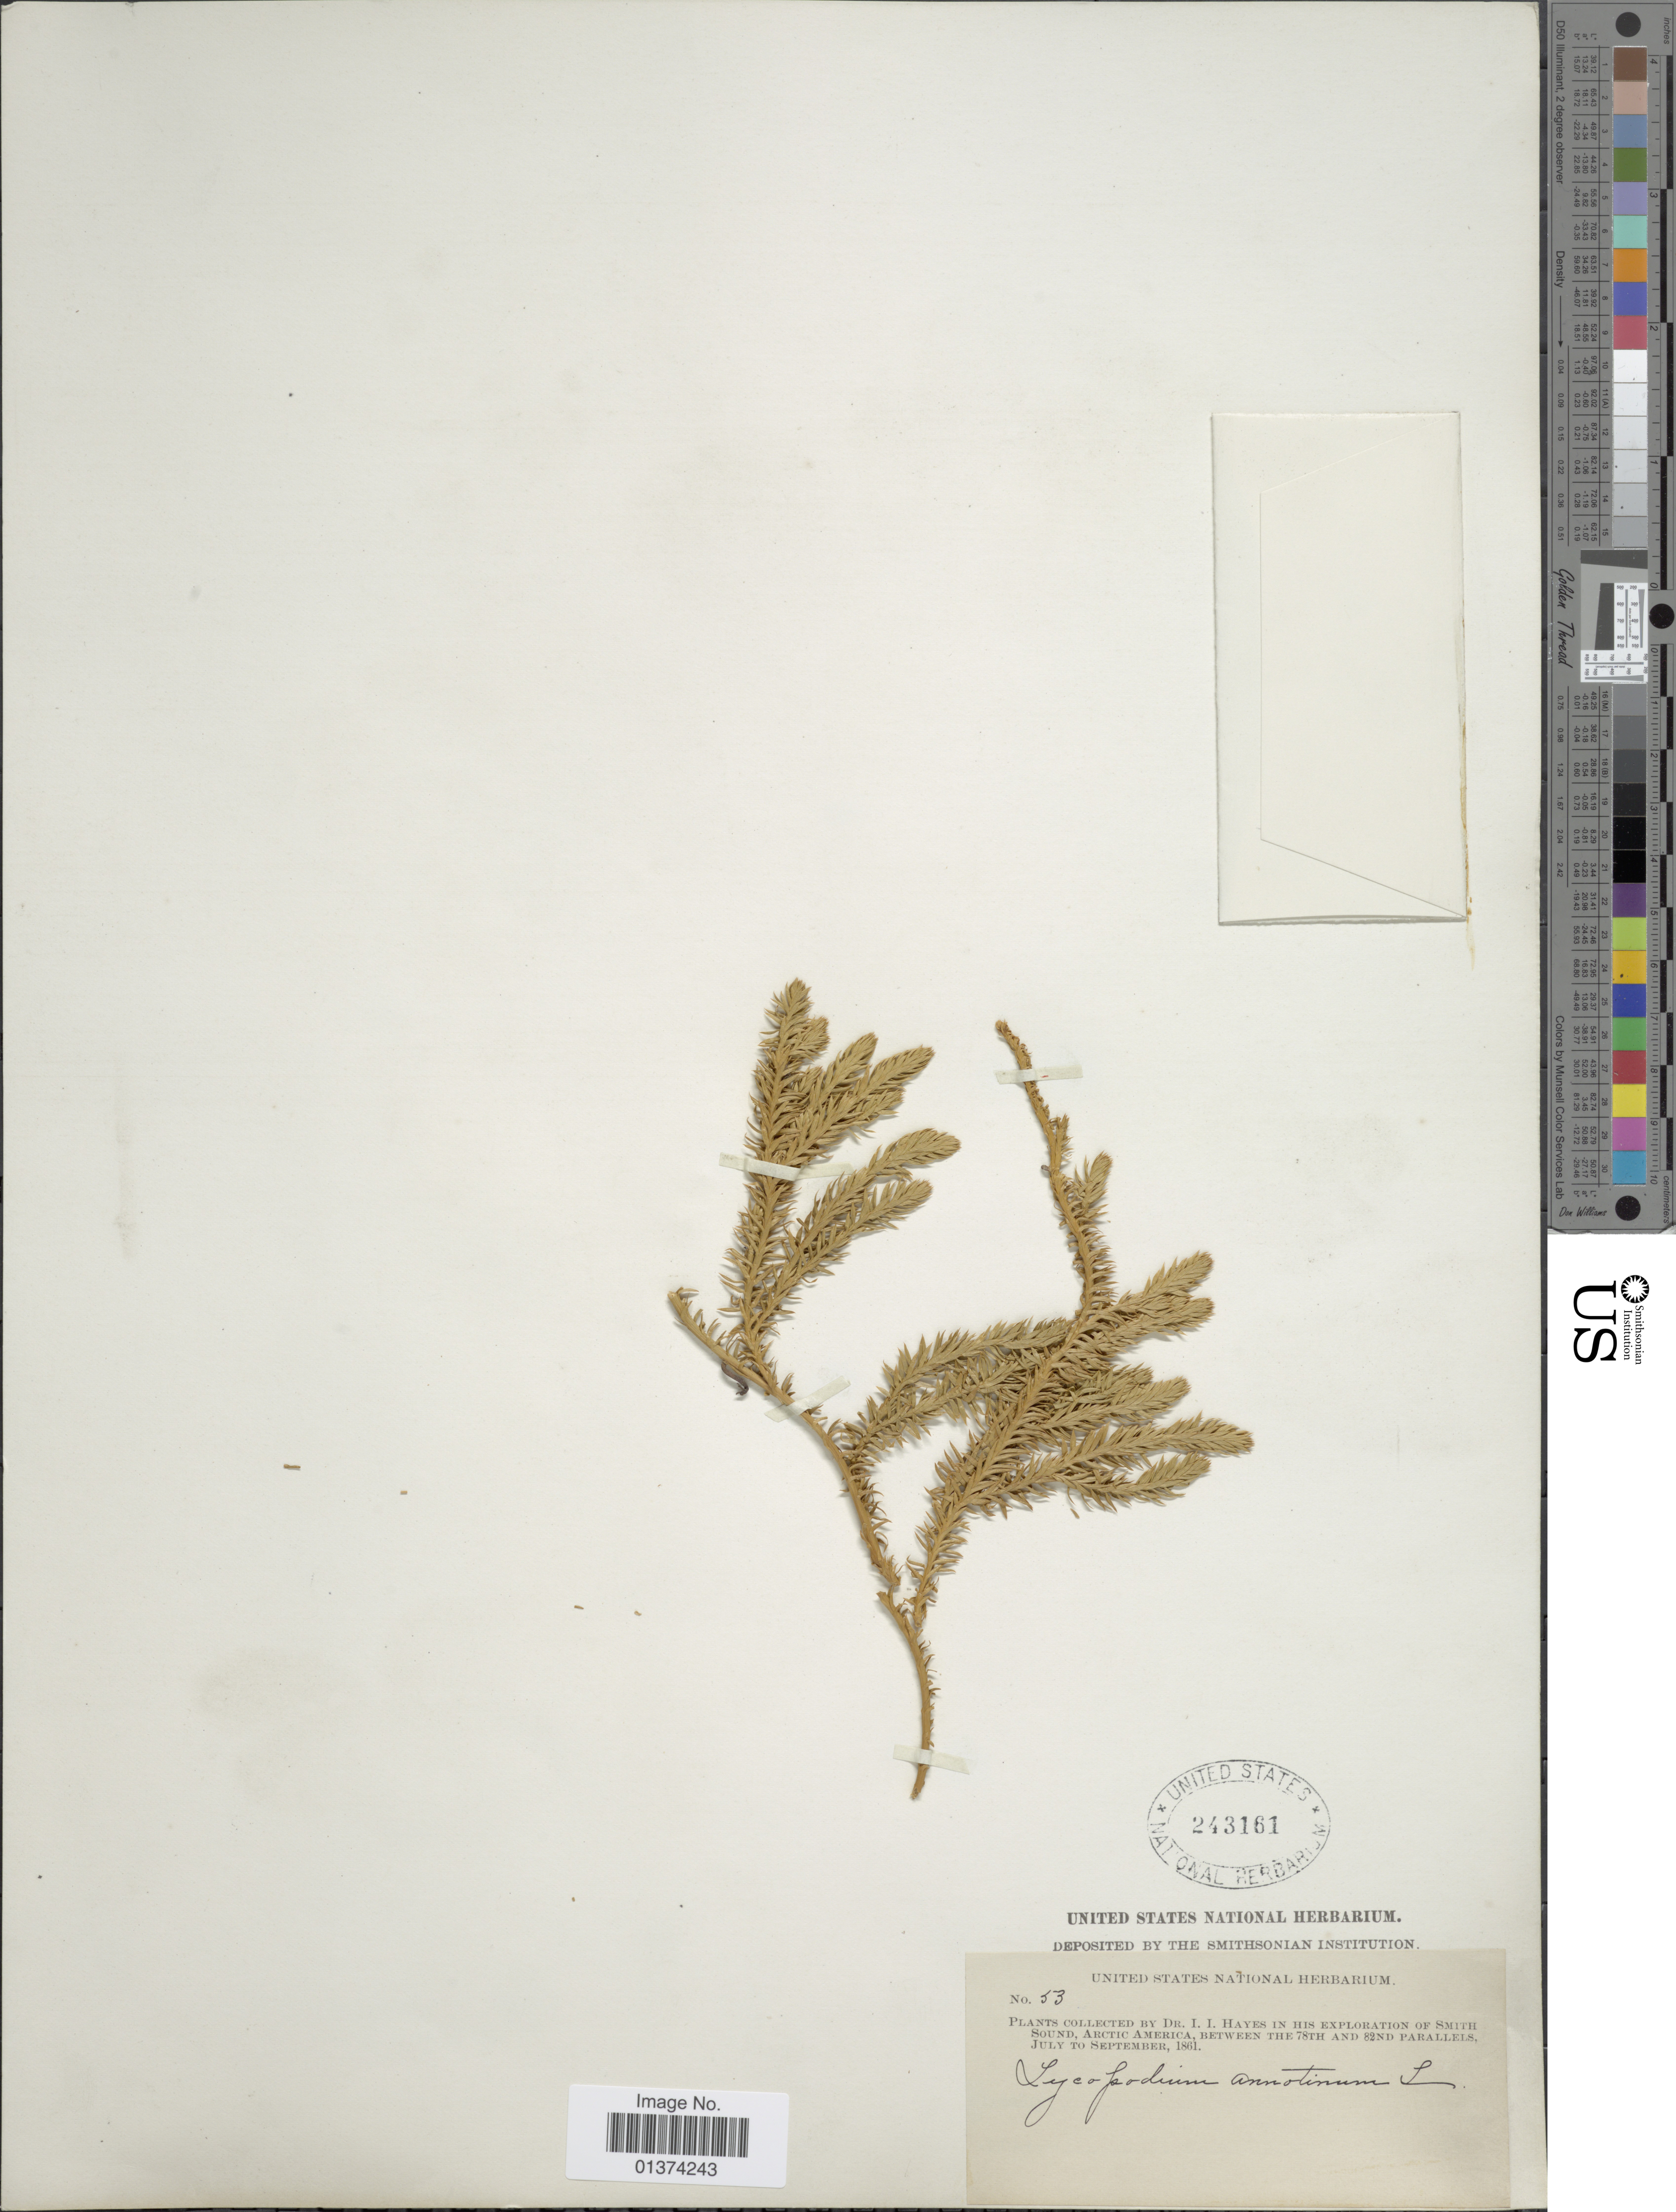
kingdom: Plantae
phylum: Tracheophyta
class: Lycopodiopsida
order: Lycopodiales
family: Lycopodiaceae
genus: Spinulum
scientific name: Spinulum annotinum subsp. annotinum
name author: (L.) A. Haines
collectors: I. I. Hayes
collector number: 53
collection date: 1861-07/1861-09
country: Canada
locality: Smith Sound, Arctic America, between the 78th and 82nd Parallels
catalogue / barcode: US 243161